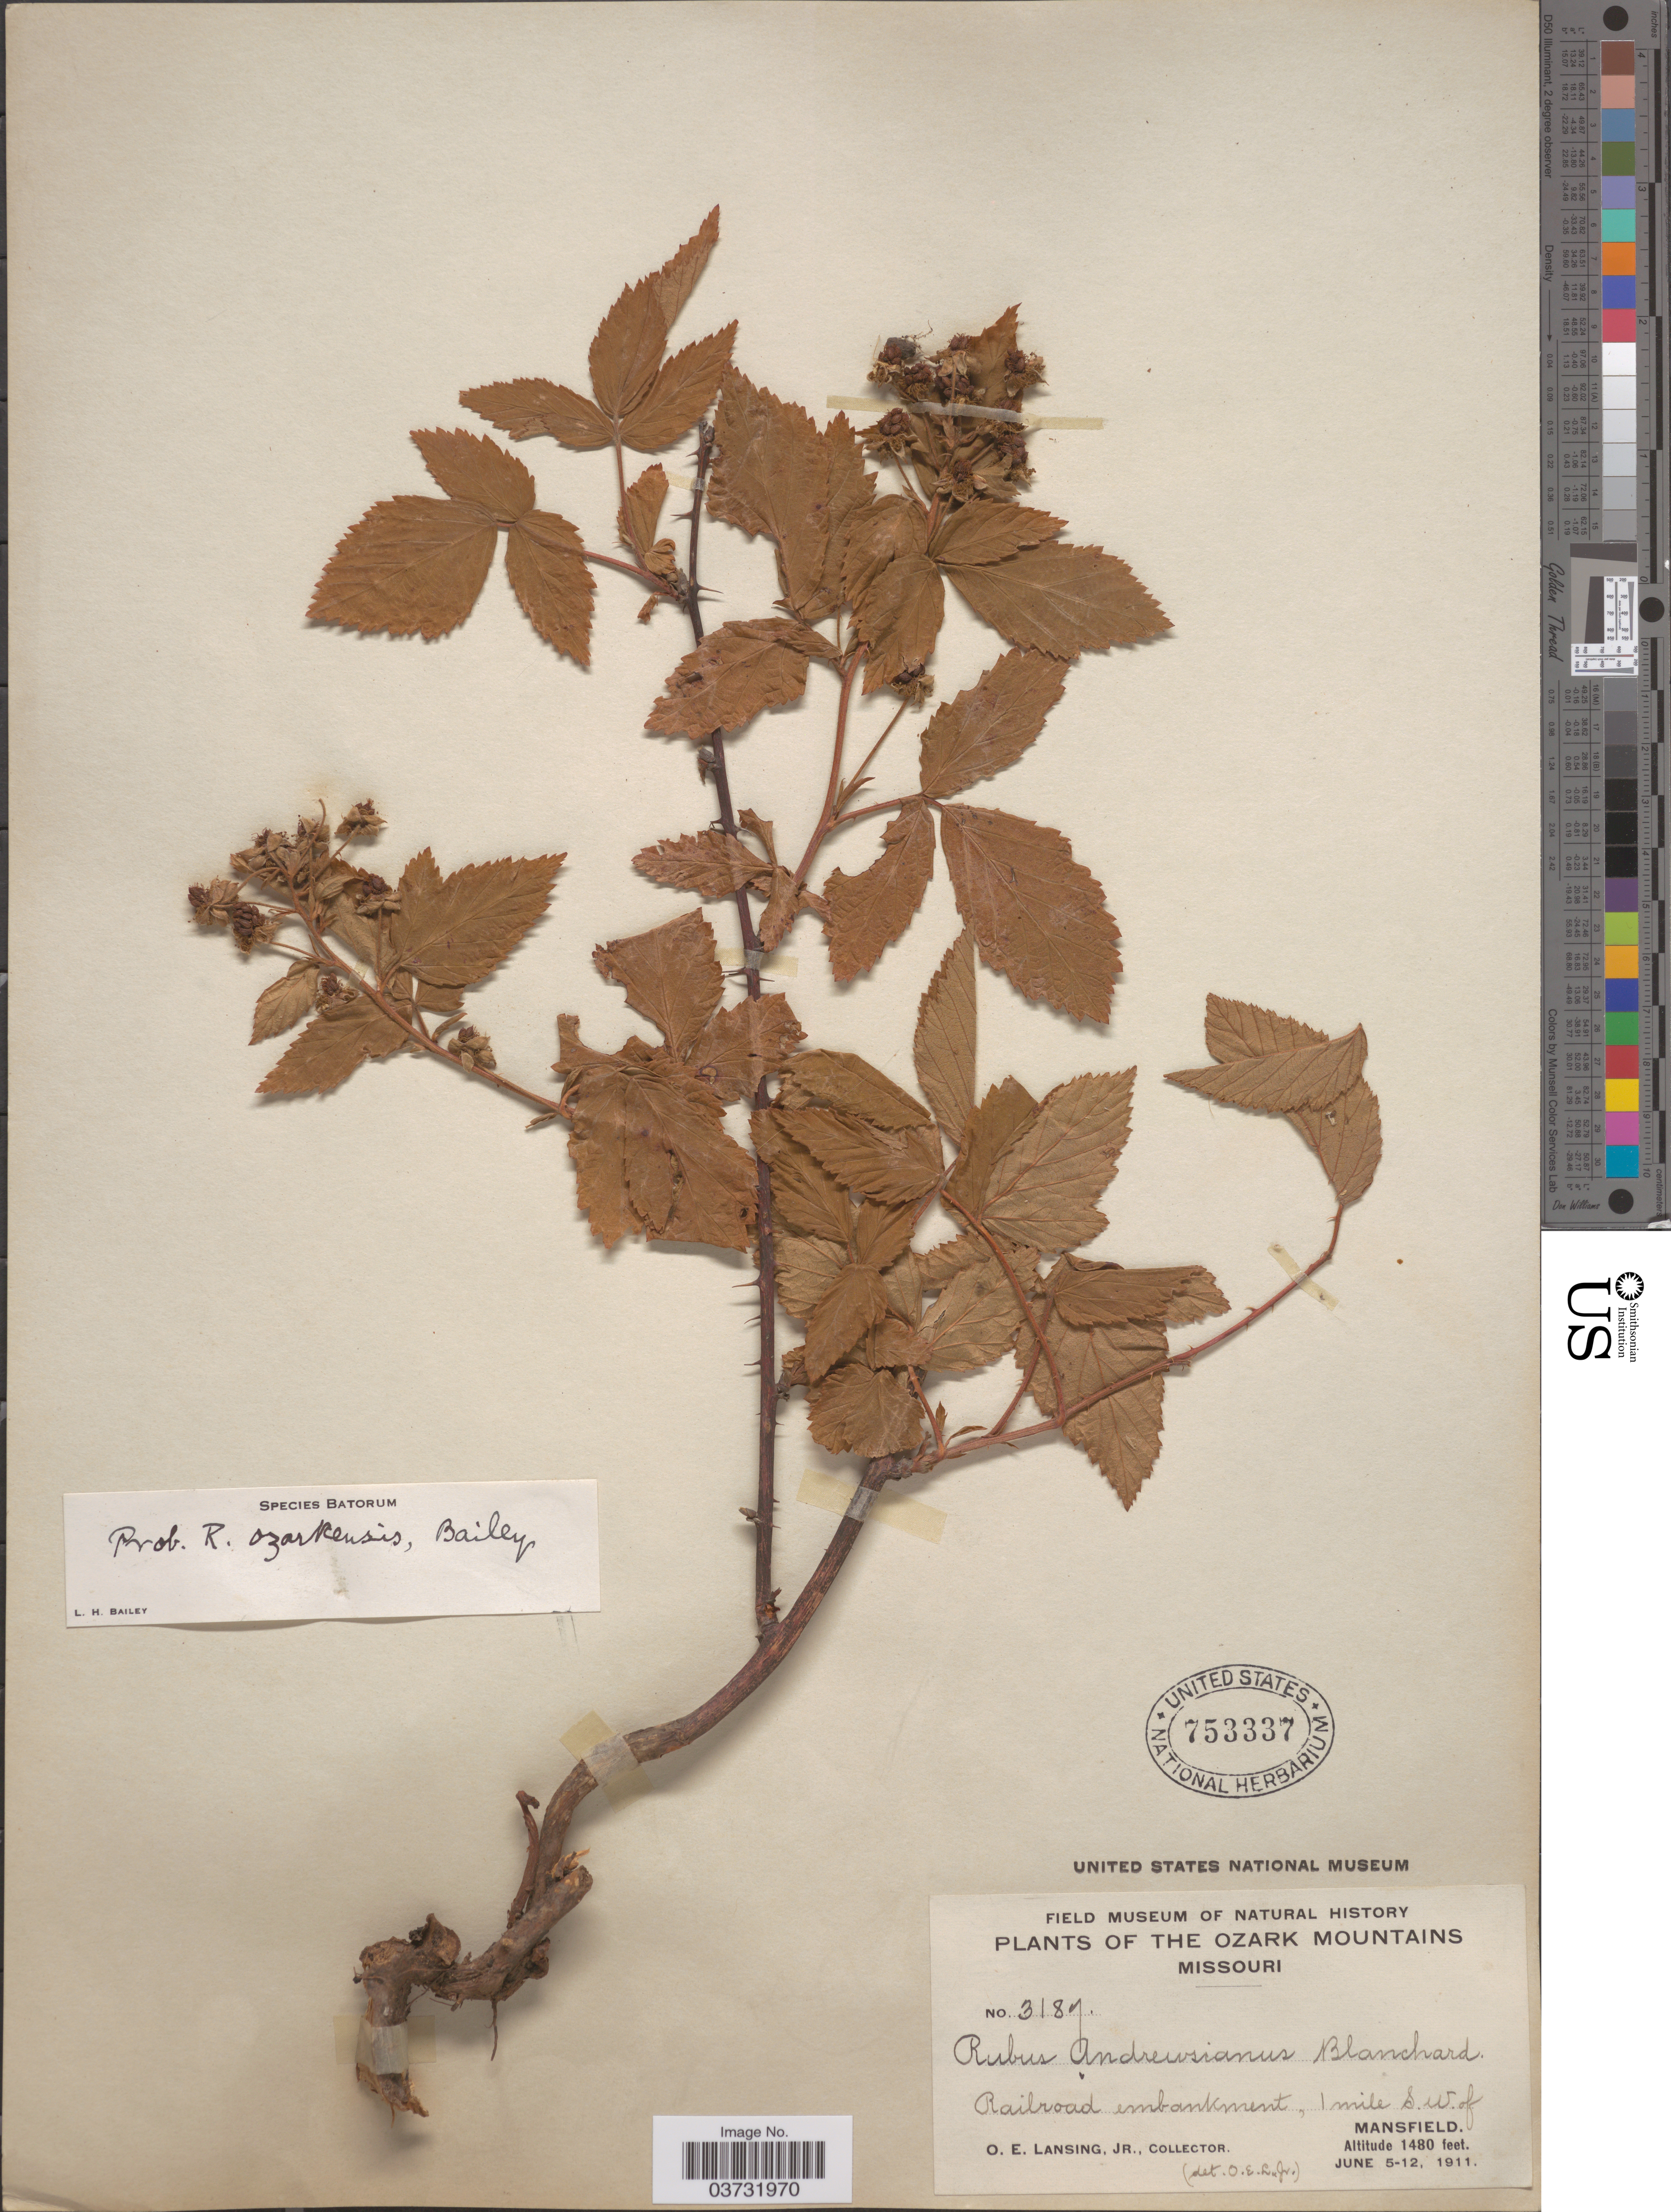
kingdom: Plantae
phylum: Tracheophyta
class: Magnoliopsida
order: Rosales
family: Rosaceae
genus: Rubus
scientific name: Rubus ozarkensis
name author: L.H. Bailey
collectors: O. Lansing Jr.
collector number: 3189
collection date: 1911-06-05/1911-06-12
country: United States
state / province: Missouri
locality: Ozark Mountains. Railroad embankment, 1 mile S. W of Mansfield.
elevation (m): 451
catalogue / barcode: US 753337